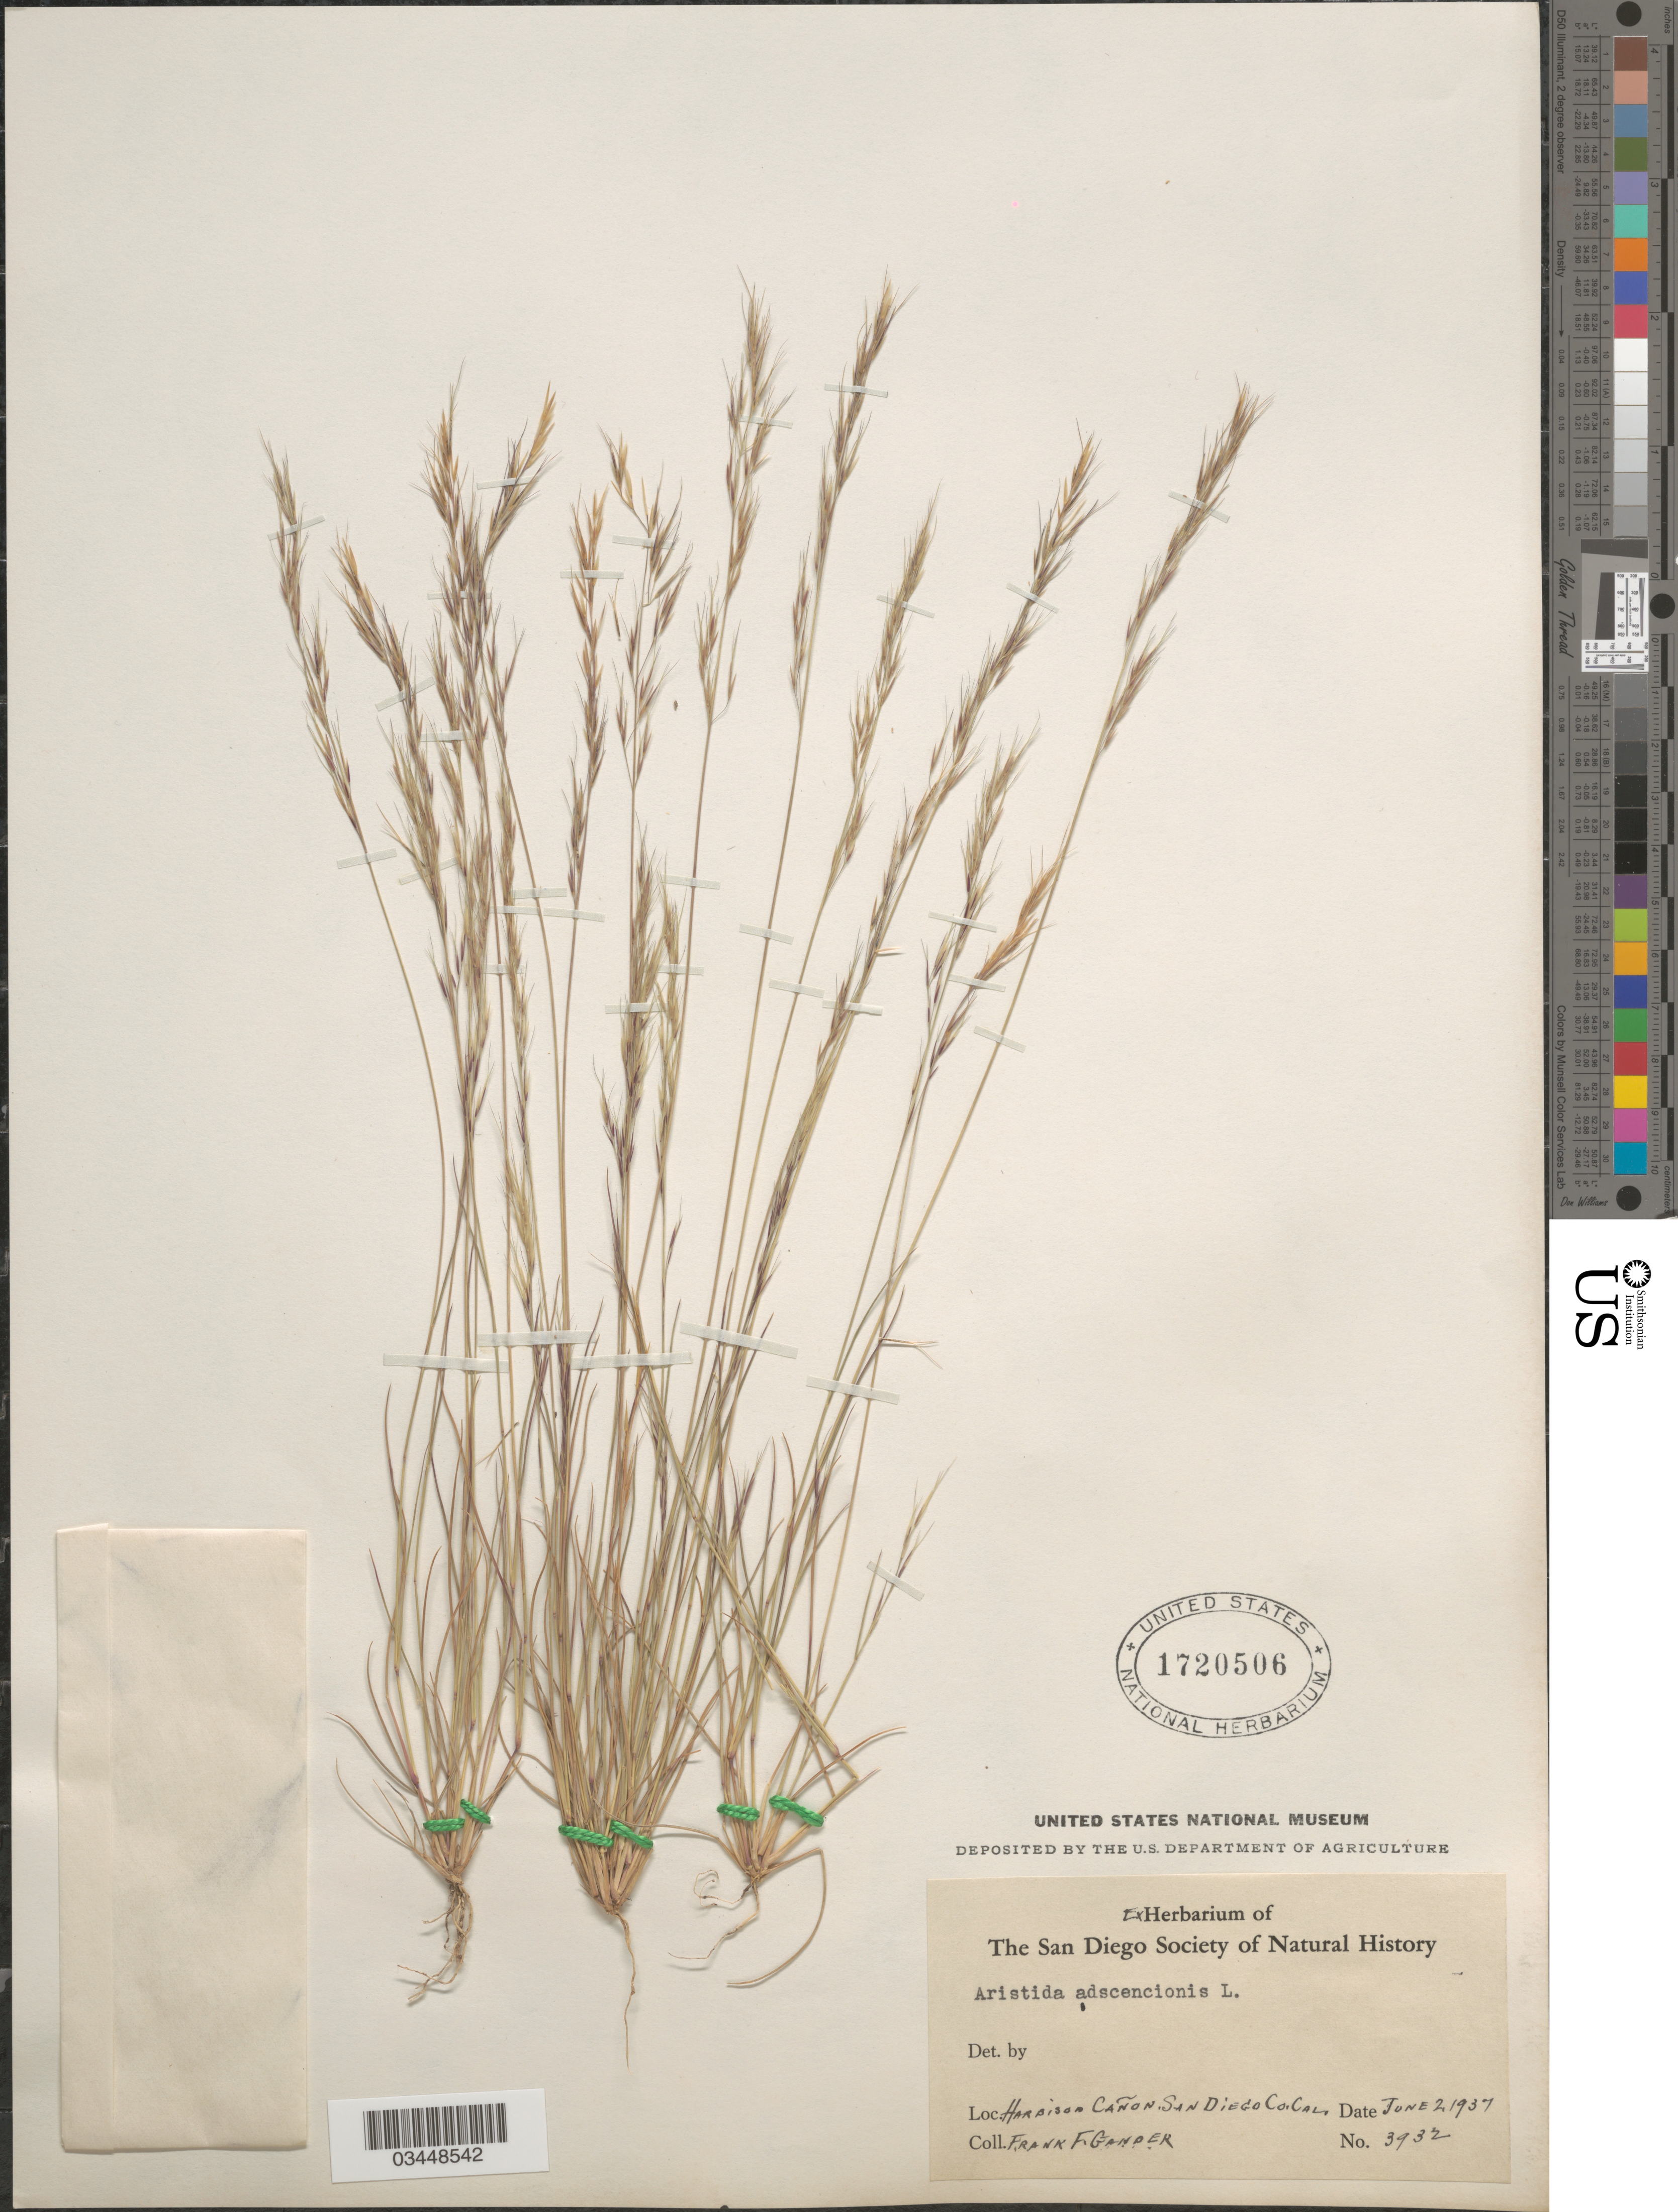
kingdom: Plantae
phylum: Tracheophyta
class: Liliopsida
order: Poales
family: Poaceae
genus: Aristida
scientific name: Aristida adscensionis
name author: L.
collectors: F. Gander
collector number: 3932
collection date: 1937-06-02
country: United States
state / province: California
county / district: San Diego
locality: Harbison Cañon. San Diego Co.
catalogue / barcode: US 1720506